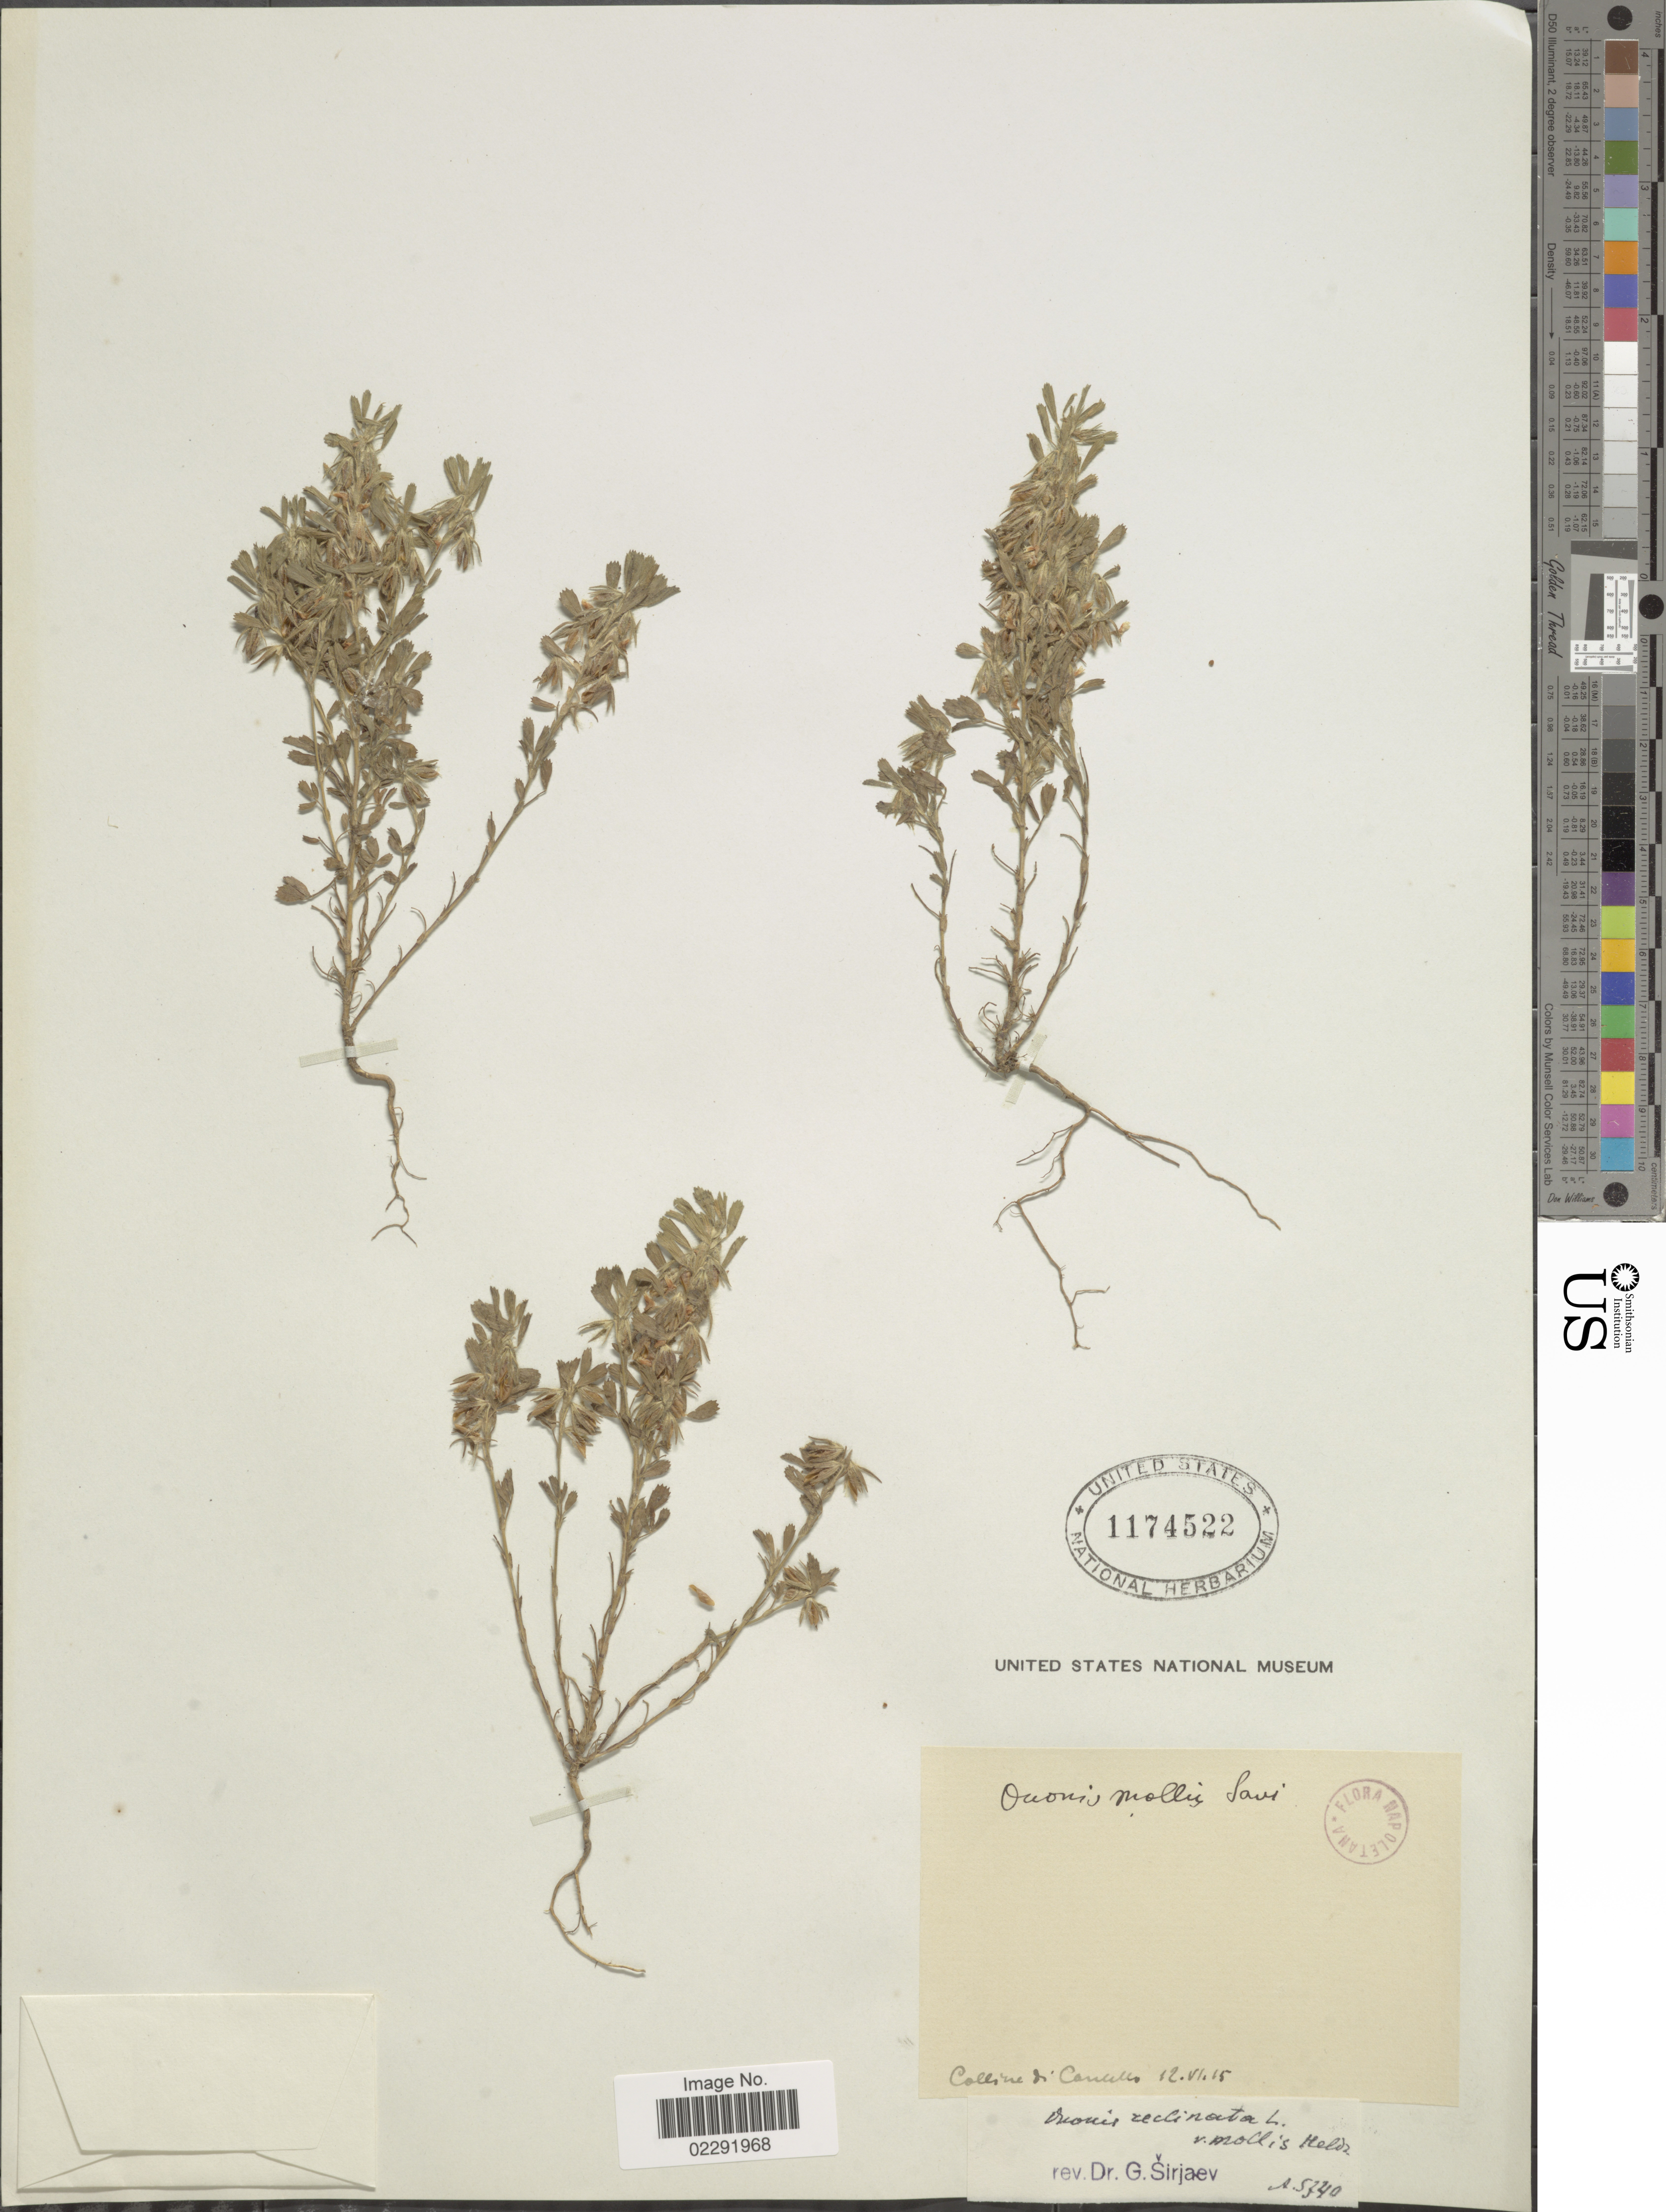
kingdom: Plantae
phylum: Tracheophyta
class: Magnoliopsida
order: Fabales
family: Fabaceae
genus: Ononis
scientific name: Ononis reclinata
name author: L.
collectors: Camillo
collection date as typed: Transcribed d/m/y: 12/6/15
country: Italy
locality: Napoletana. [interpreted]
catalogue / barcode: US 174522